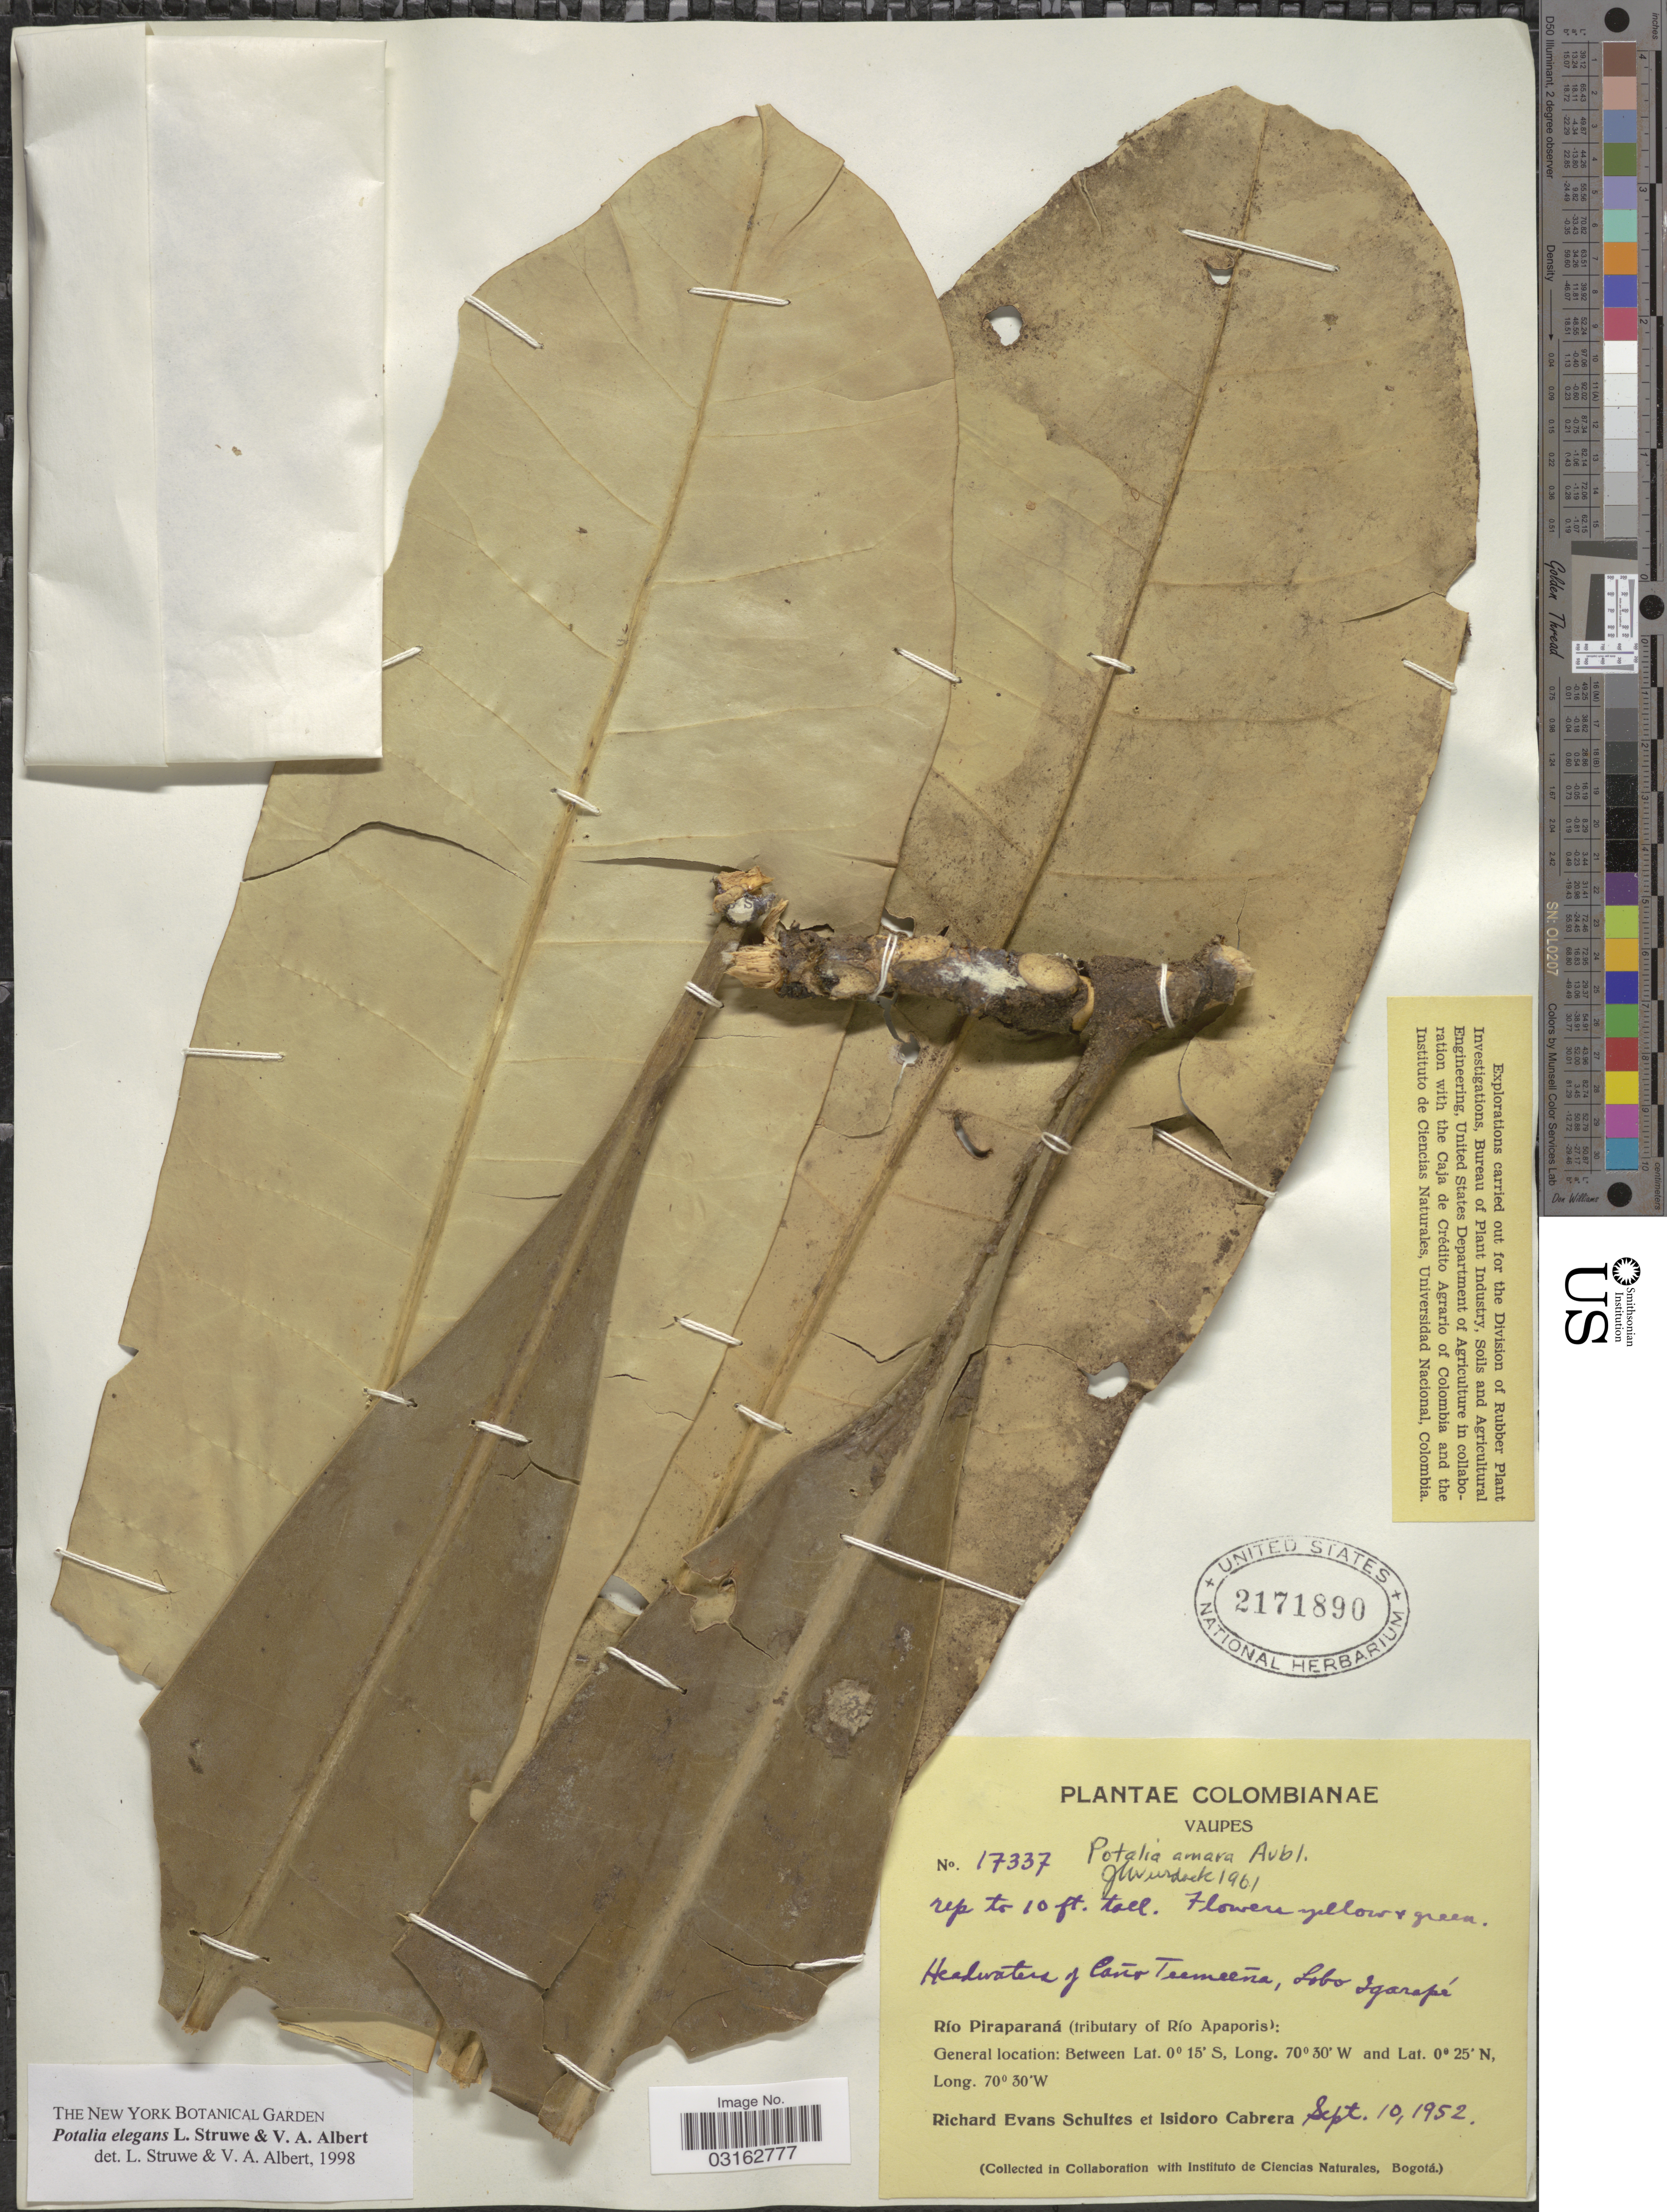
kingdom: Plantae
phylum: Tracheophyta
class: Magnoliopsida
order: Gentianales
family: Gentianaceae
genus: Potalia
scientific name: Potalia elegans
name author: Struwe & V.A. Albert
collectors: R. E. Schultes & I. Cabrera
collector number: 17337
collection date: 1952-09-10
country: Colombia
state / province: Vaupés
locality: Río Piraparaná (tributary of Río Apaporis).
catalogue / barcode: US 2171890